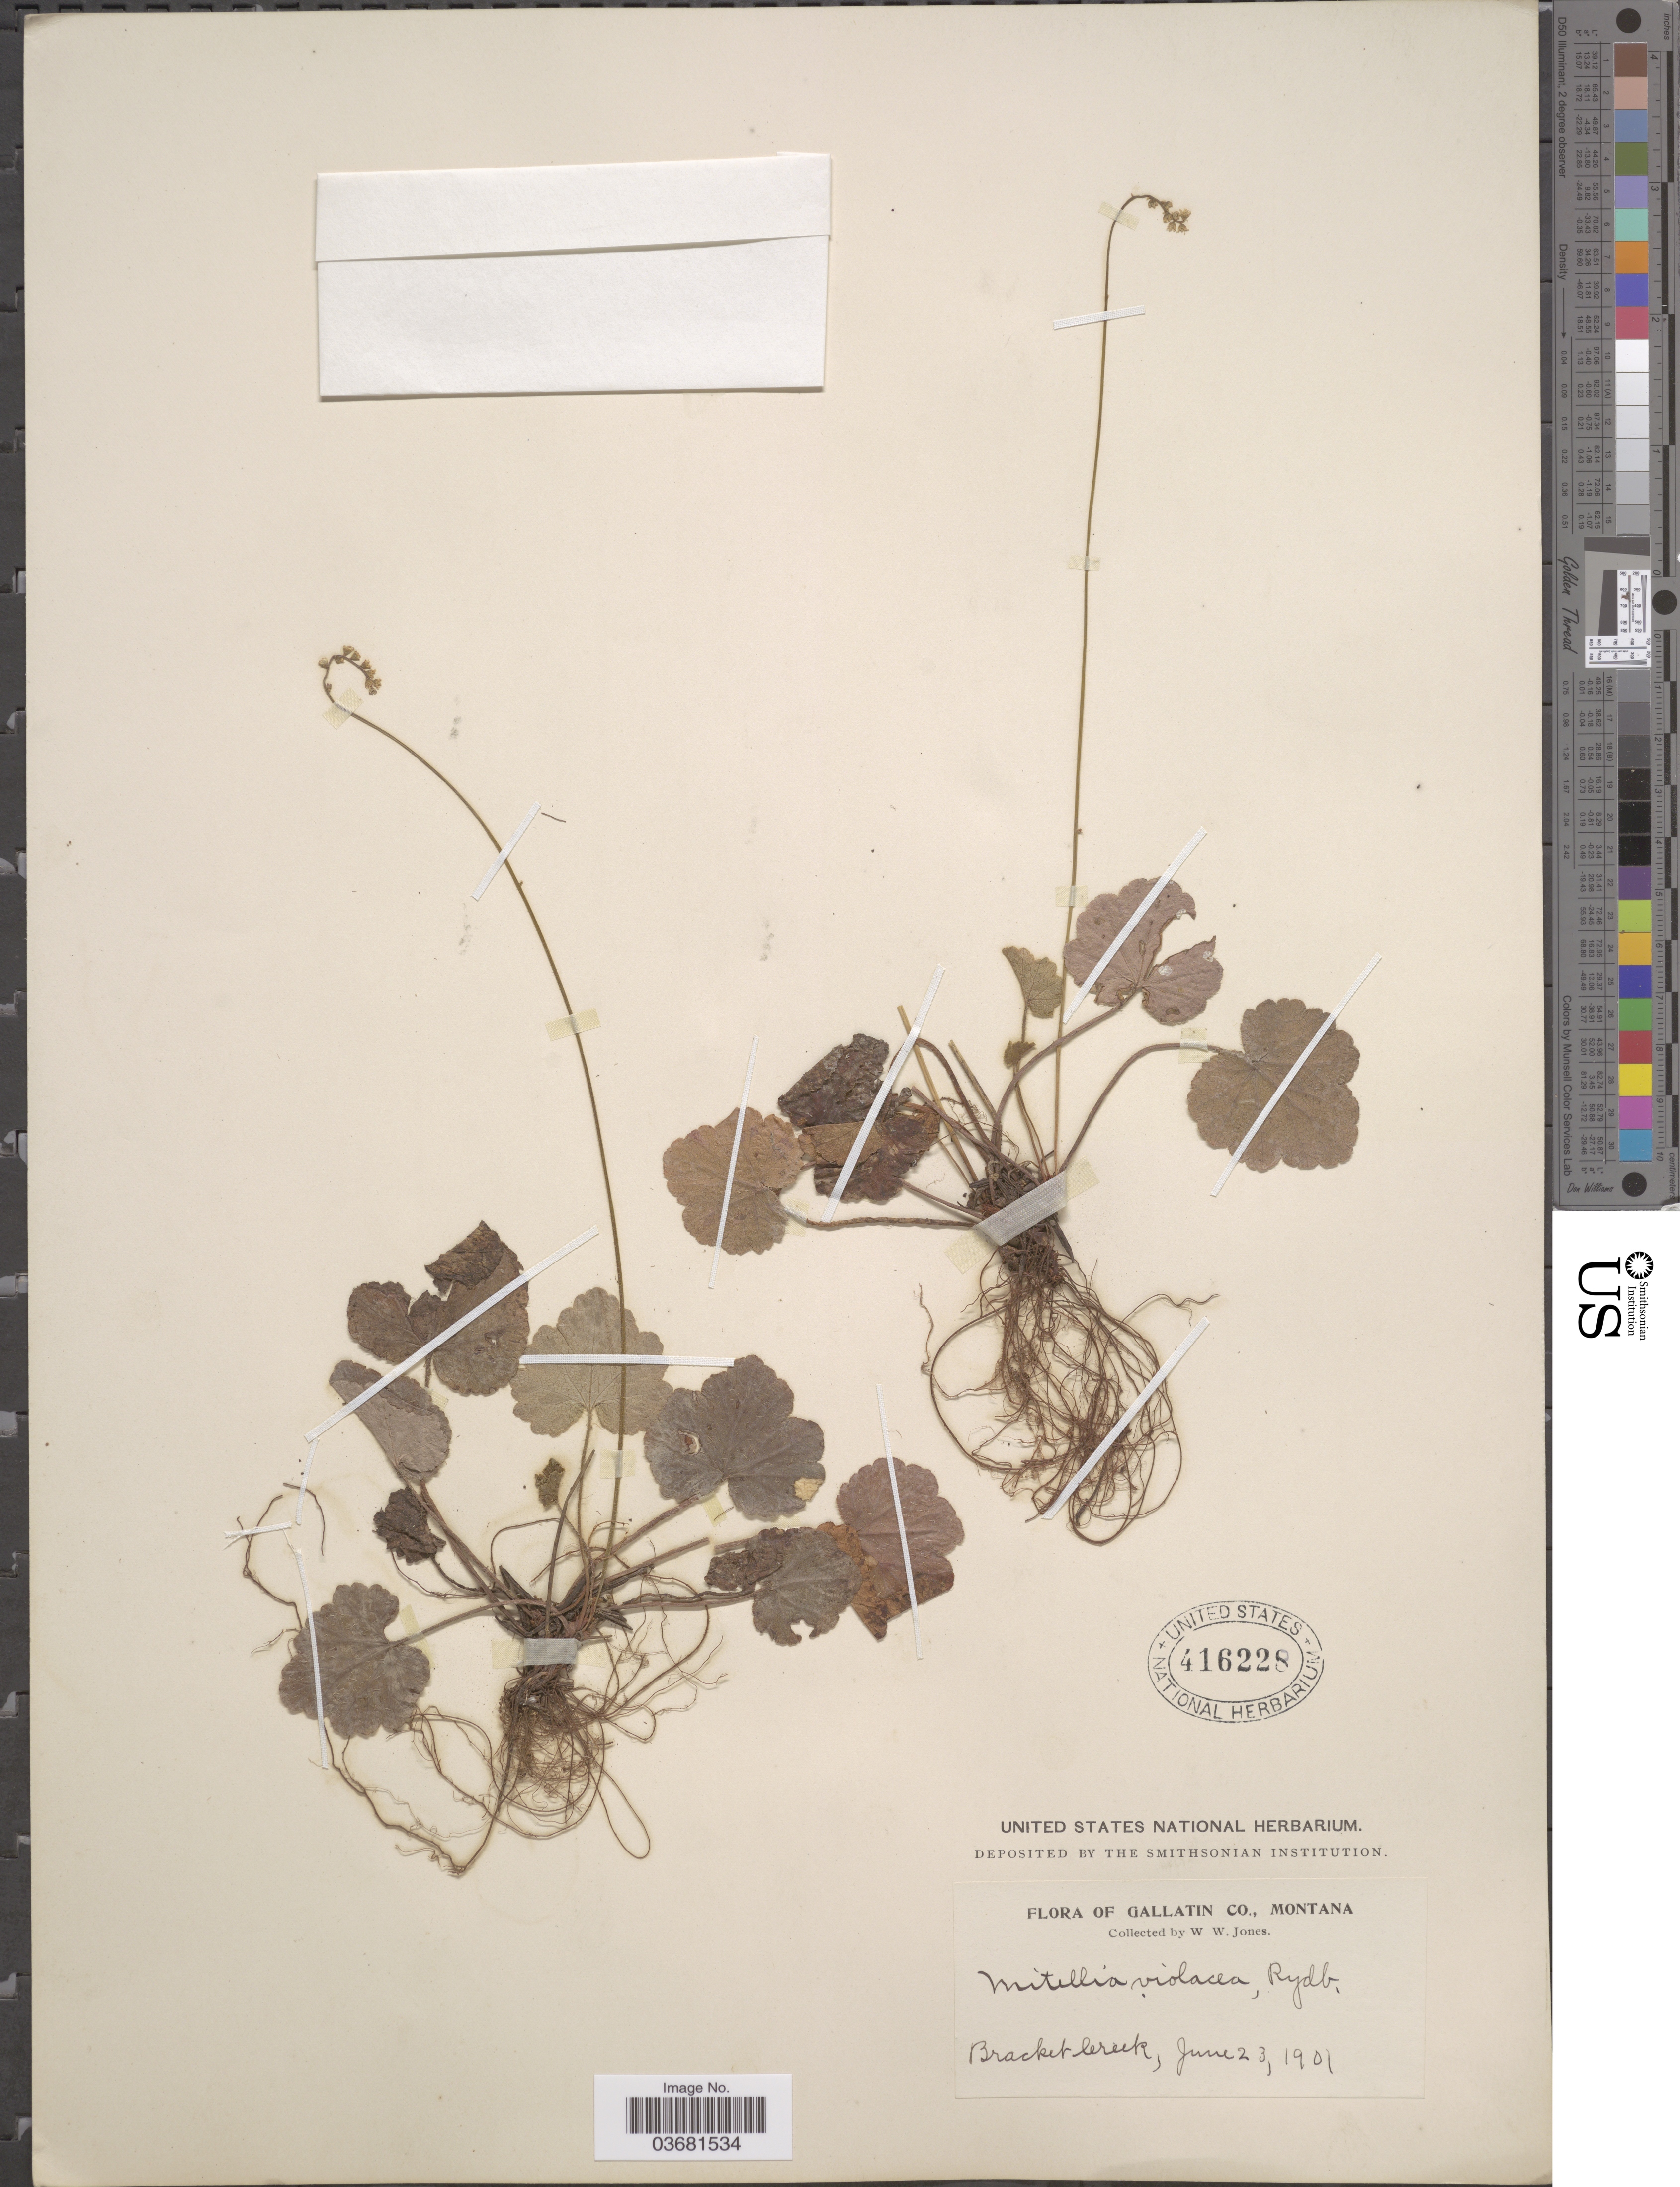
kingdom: Plantae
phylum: Tracheophyta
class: Magnoliopsida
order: Saxifragales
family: Saxifragaceae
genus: Mitella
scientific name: Mitella violacea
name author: Rydb.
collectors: W. W. Jones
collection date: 1901-06-23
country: United States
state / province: Montana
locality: Gallatin Co. Bracket Creek.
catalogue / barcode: US 416228